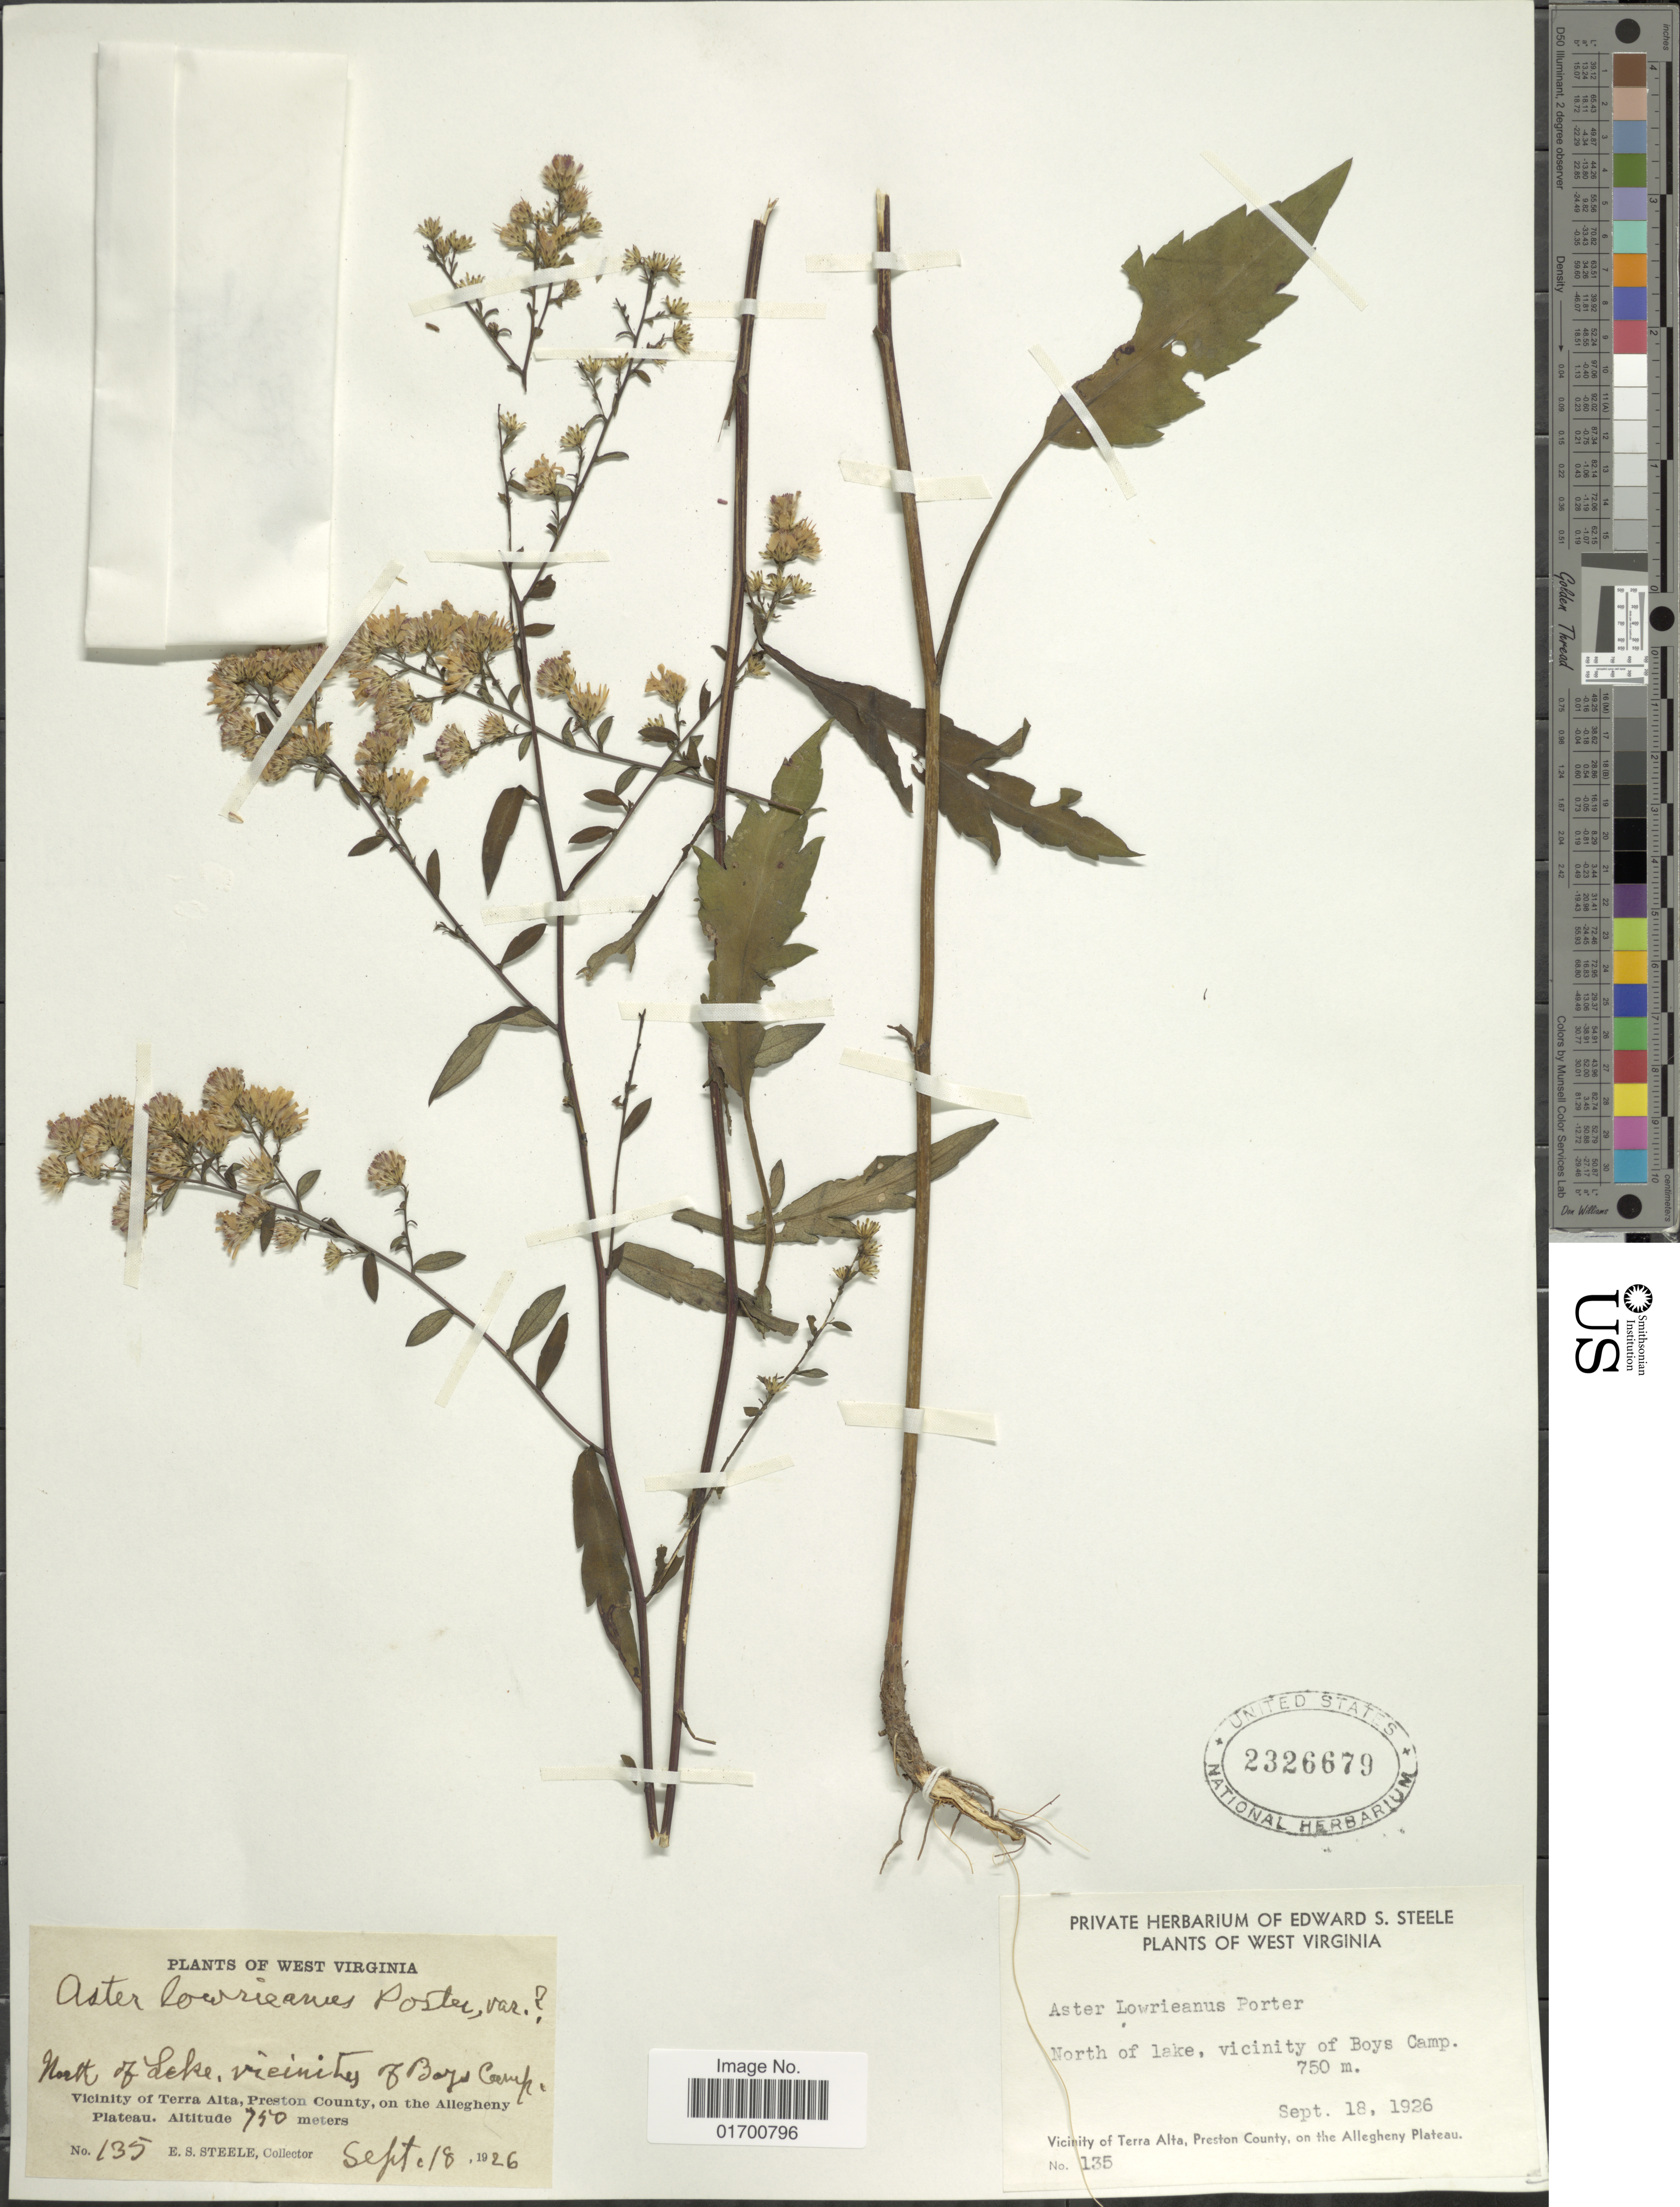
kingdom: Plantae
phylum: Tracheophyta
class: Magnoliopsida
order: Asterales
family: Asteraceae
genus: Symphyotrichum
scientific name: Symphyotrichum lowrieanum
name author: (Porter) G.L. Nesom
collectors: E. Steele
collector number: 135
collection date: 1926-09-18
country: United States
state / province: West Virginia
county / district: Preston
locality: North of Lake, Vicinity of Boys Camp, Vicinity of Terra Alta, Preston County, on the Allegheny Plateau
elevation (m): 750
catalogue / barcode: US 2326679